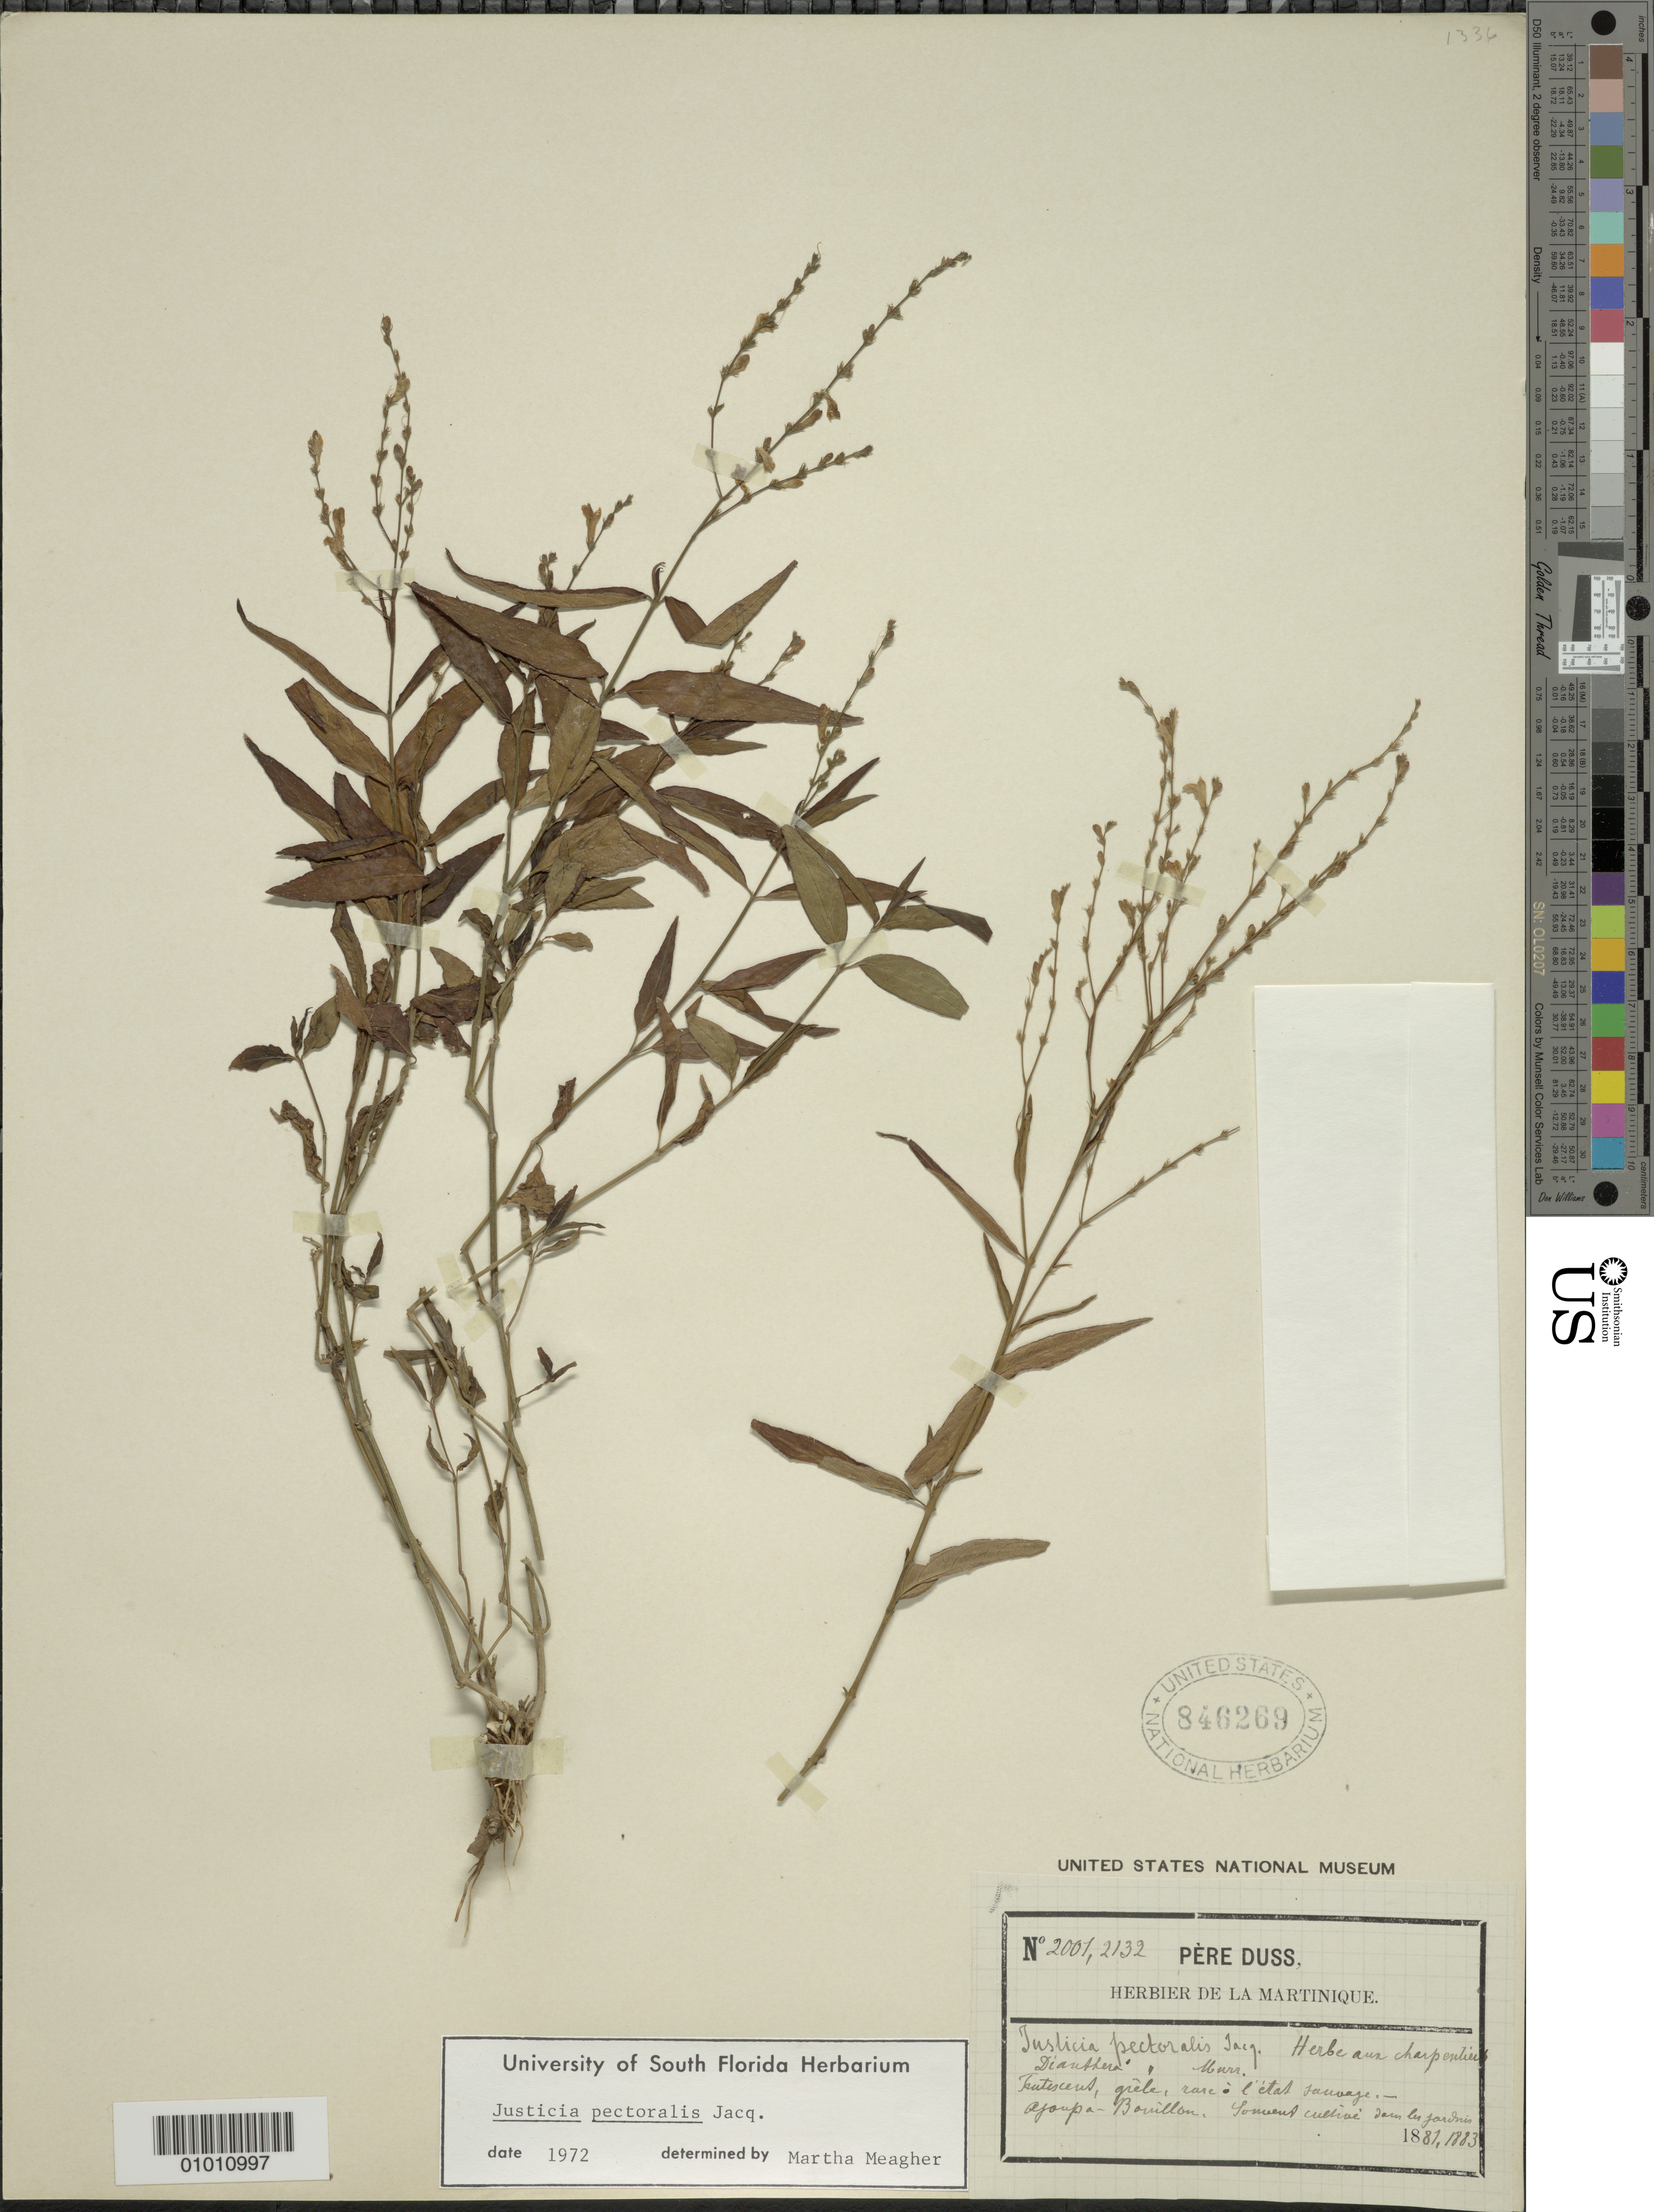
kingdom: Plantae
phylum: Tracheophyta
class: Magnoliopsida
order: Lamiales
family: Acanthaceae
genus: Justicia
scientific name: Justicia pectoralis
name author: Jacq.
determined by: Meagher, M.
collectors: Père Duss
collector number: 2001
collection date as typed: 1881 and -- --- 1883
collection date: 1881,1883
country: Martinique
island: Martinique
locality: Ajoupa-Bouillon [?]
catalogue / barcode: US 846269